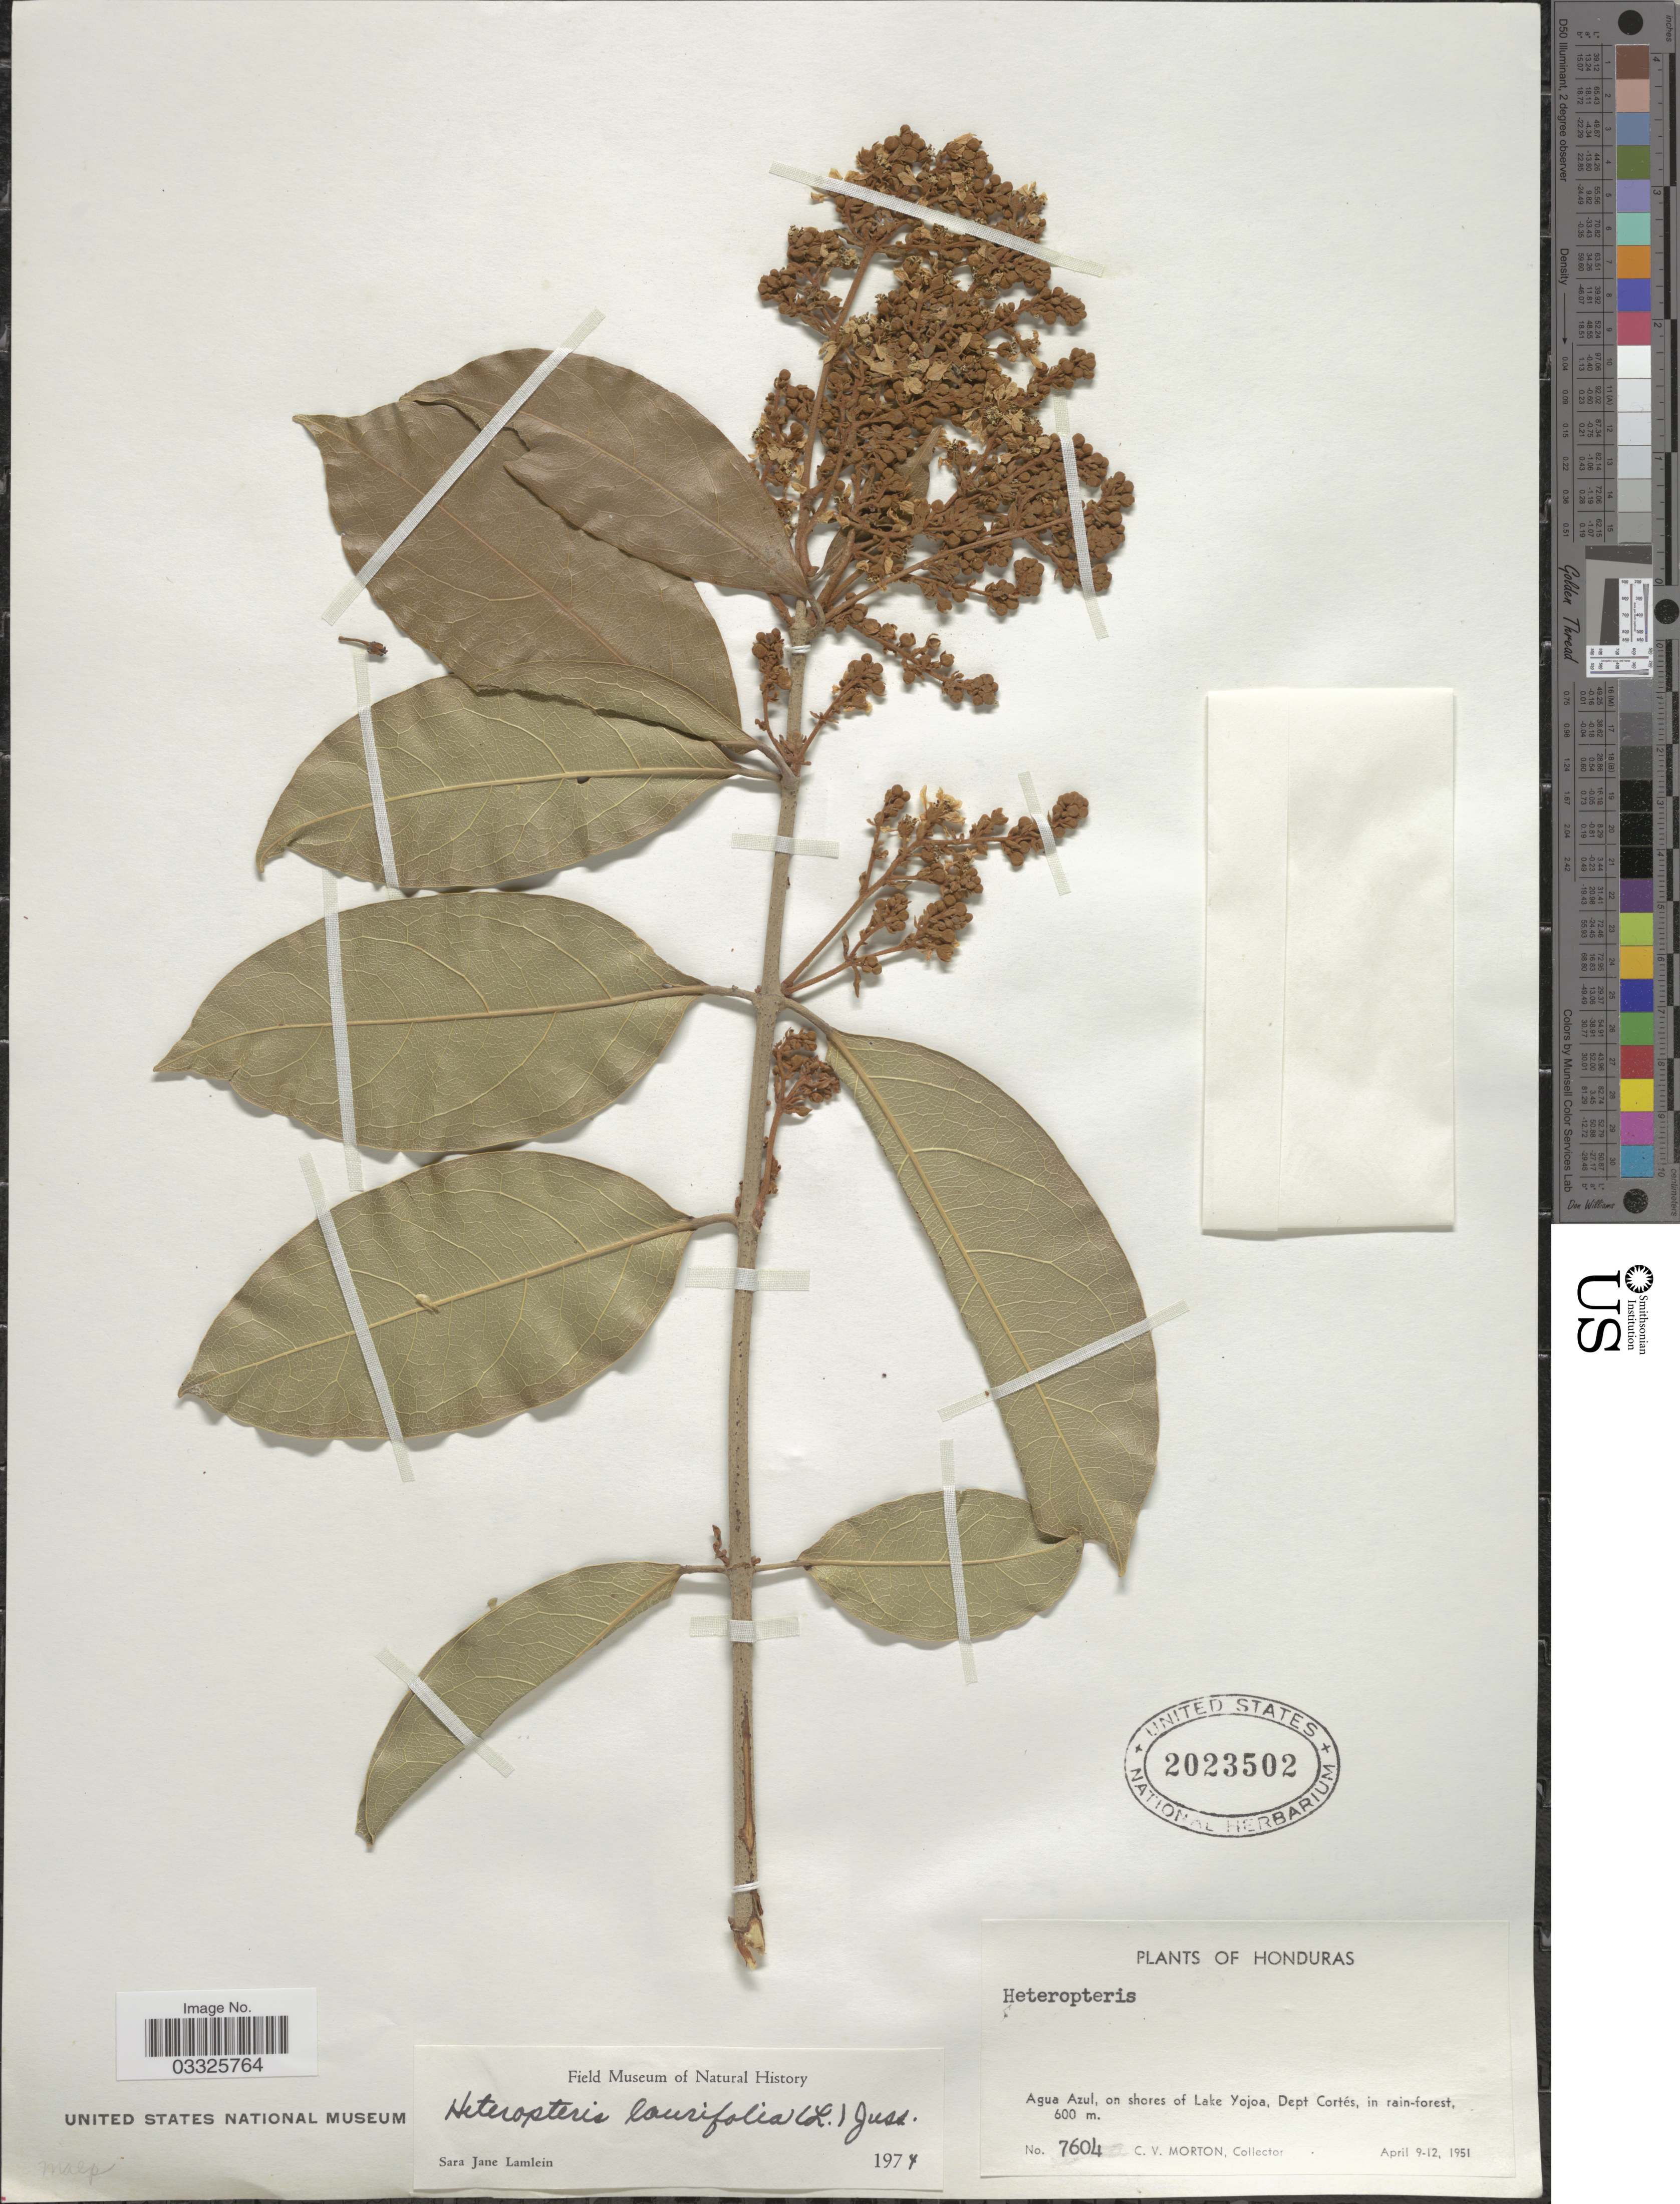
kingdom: Plantae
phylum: Tracheophyta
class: Magnoliopsida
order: Malpighiales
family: Malpighiaceae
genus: Heteropterys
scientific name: Heteropterys laurifolia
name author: (L.) A. Juss.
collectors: C. V. Morton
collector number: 7604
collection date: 1951-04-09/1951-04-12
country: Honduras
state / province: Cortés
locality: Agua Azul, on shores of Lake Yojoa, Dept Cortés.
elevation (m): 600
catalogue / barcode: US 2023502